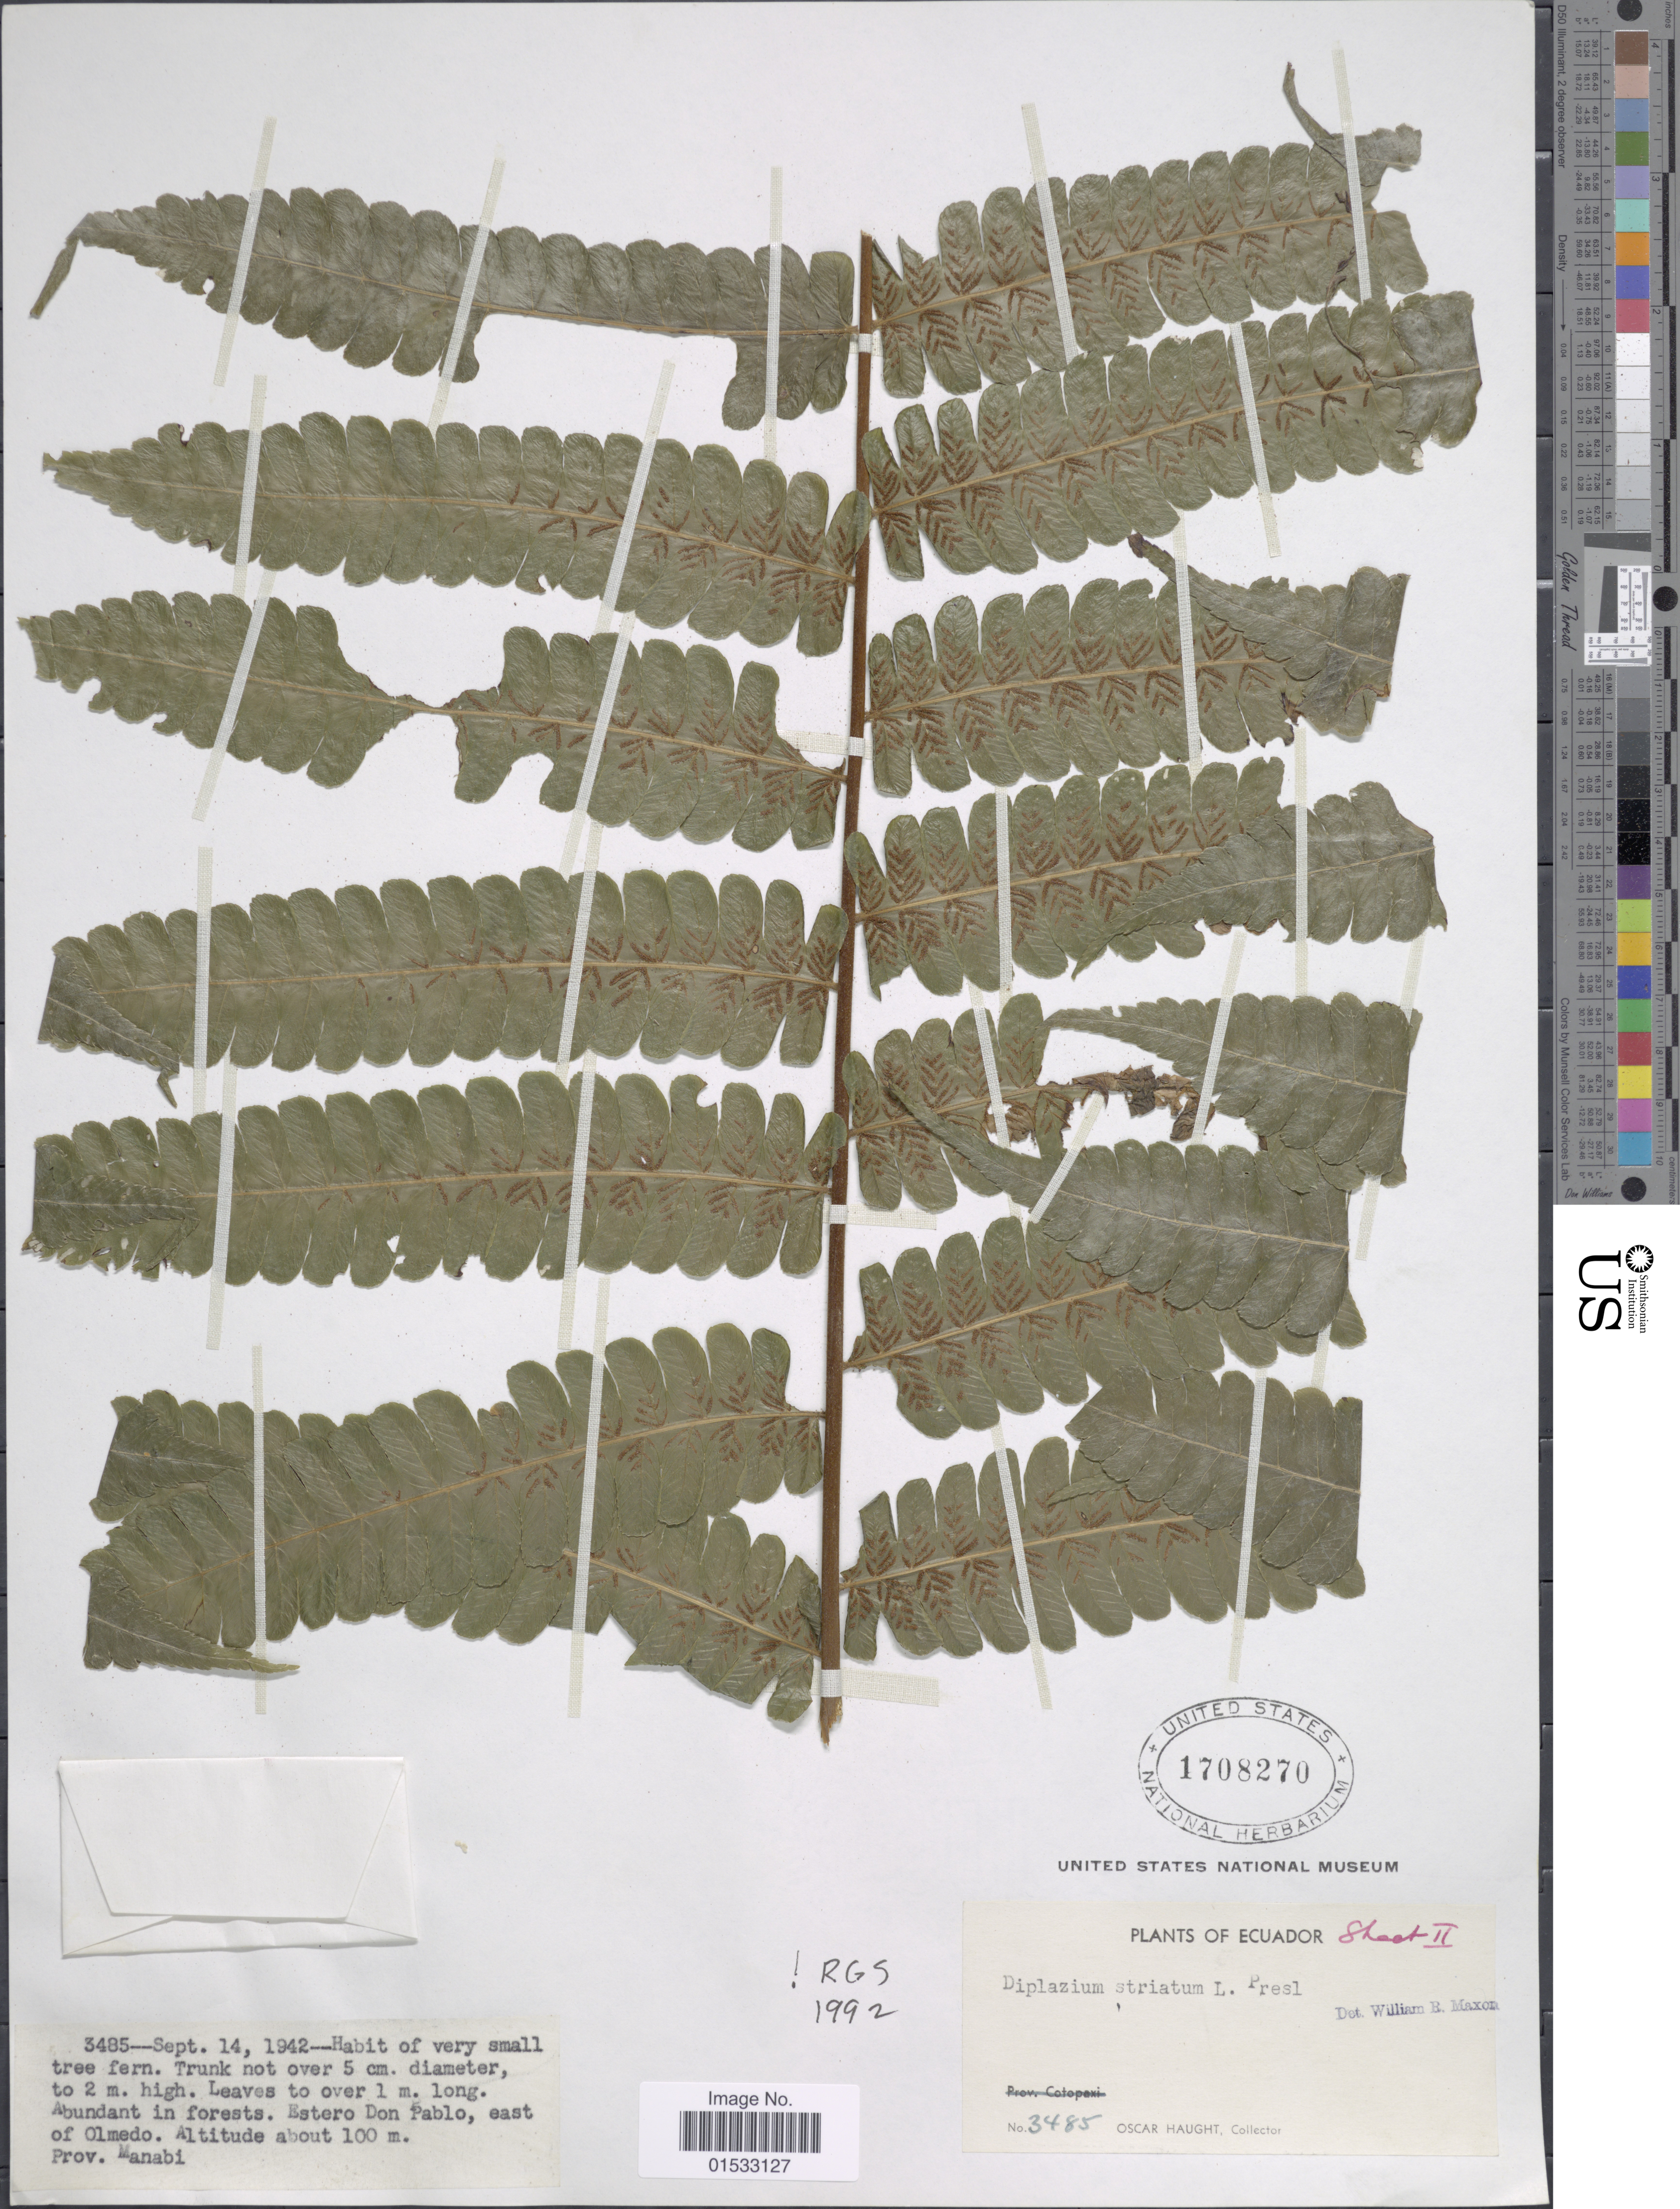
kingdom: Plantae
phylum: Tracheophyta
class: Polypodiopsida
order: Polypodiales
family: Athyriaceae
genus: Diplazium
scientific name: Diplazium striatum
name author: (L.) C. Presl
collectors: O. L. Haught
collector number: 3485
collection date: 1942-09-14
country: Ecuador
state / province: Manabí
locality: Eastern Don Pablo, east of Olmedo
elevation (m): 100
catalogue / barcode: US 1708270